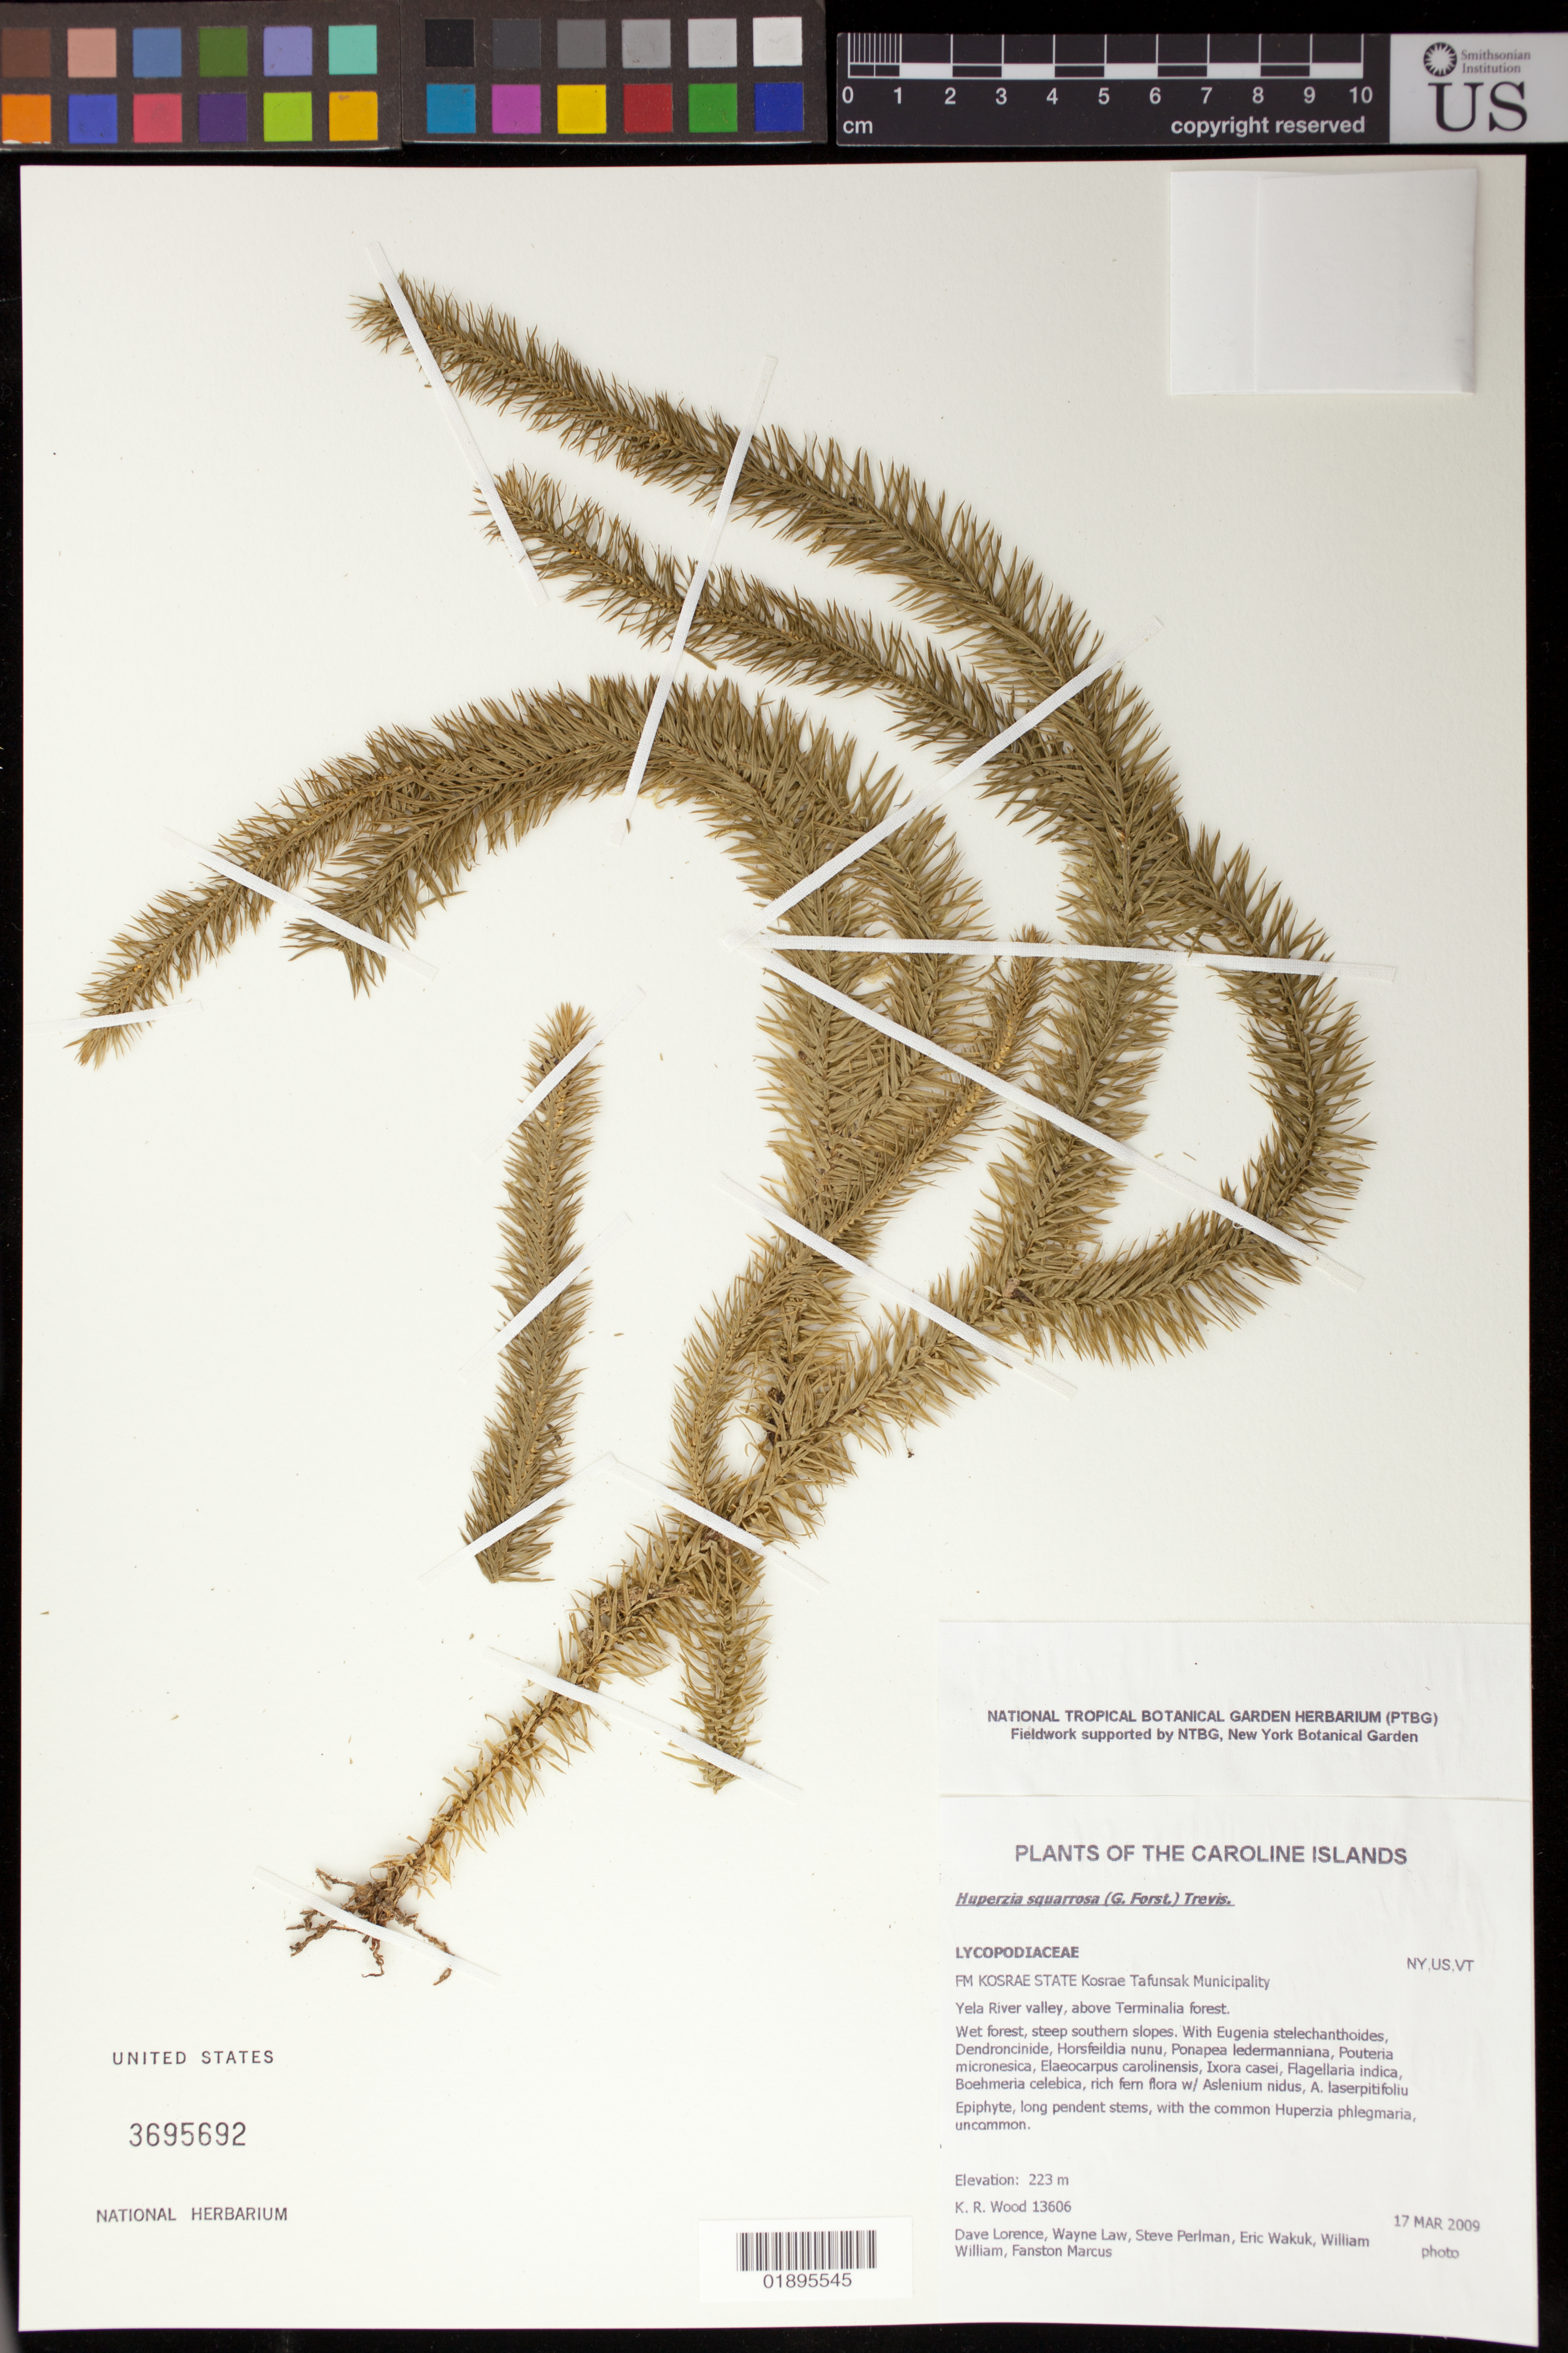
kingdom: Plantae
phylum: Tracheophyta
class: Lycopodiopsida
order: Lycopodiales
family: Lycopodiaceae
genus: Phlegmariurus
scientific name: Phlegmariurus squarrosus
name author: (G. Forst.) Á. Löve & D. Löve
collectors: K. R. Wood, D. Lorence, W. Law, S. P. Perlman, E. Wakuk, W. William & F. Marcus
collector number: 13606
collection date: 2009-03-17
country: Micronesia, Federated States of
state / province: Kosrae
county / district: Tafunsak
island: Kosrae [Kusaie]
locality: Yela River Valley, above Terminalia forest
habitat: Wet forest, steep southern slopes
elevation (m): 223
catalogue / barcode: US 3695692